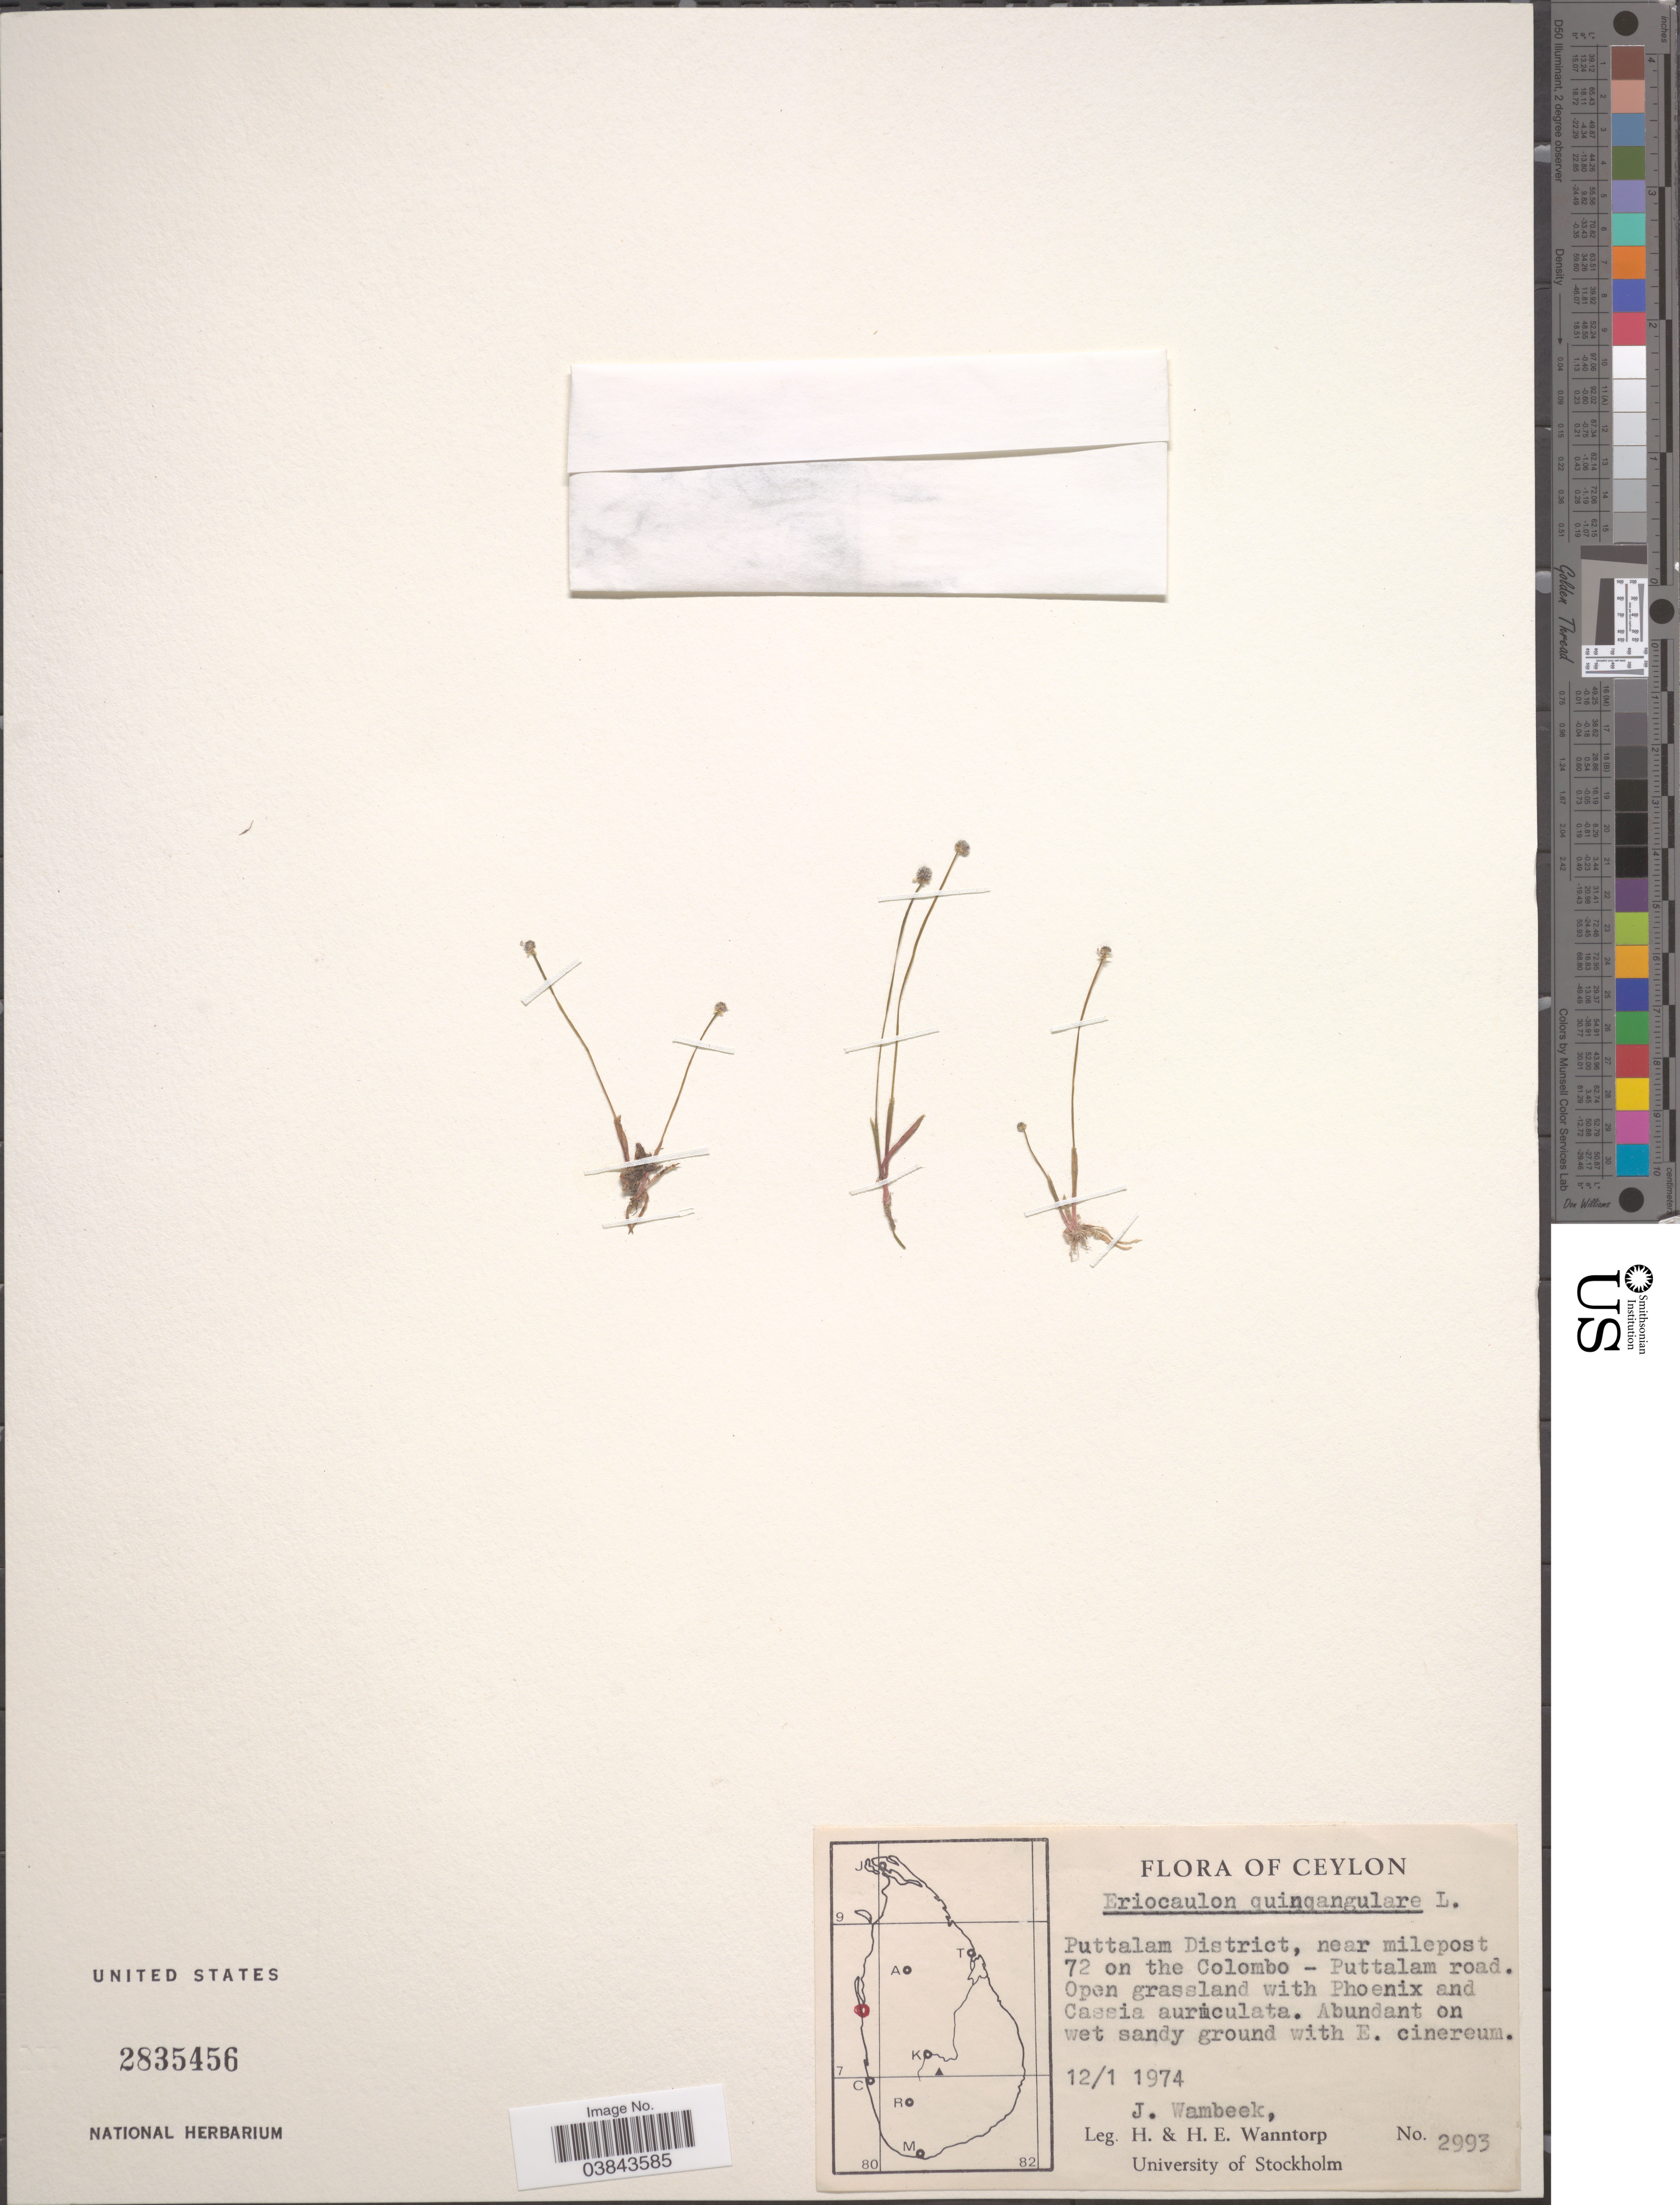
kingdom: Plantae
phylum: Tracheophyta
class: Liliopsida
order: Poales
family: Eriocaulaceae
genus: Eriocaulon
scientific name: Eriocaulon quinquangulare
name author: L.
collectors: J. Wambeek, H. Wanntorp & H. Wanntorp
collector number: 2993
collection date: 1974-01-12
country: Sri Lanka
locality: Ceylon. Puttalam District, near milepost 72 on the Colombo - Puttalam road.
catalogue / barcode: US 2835456